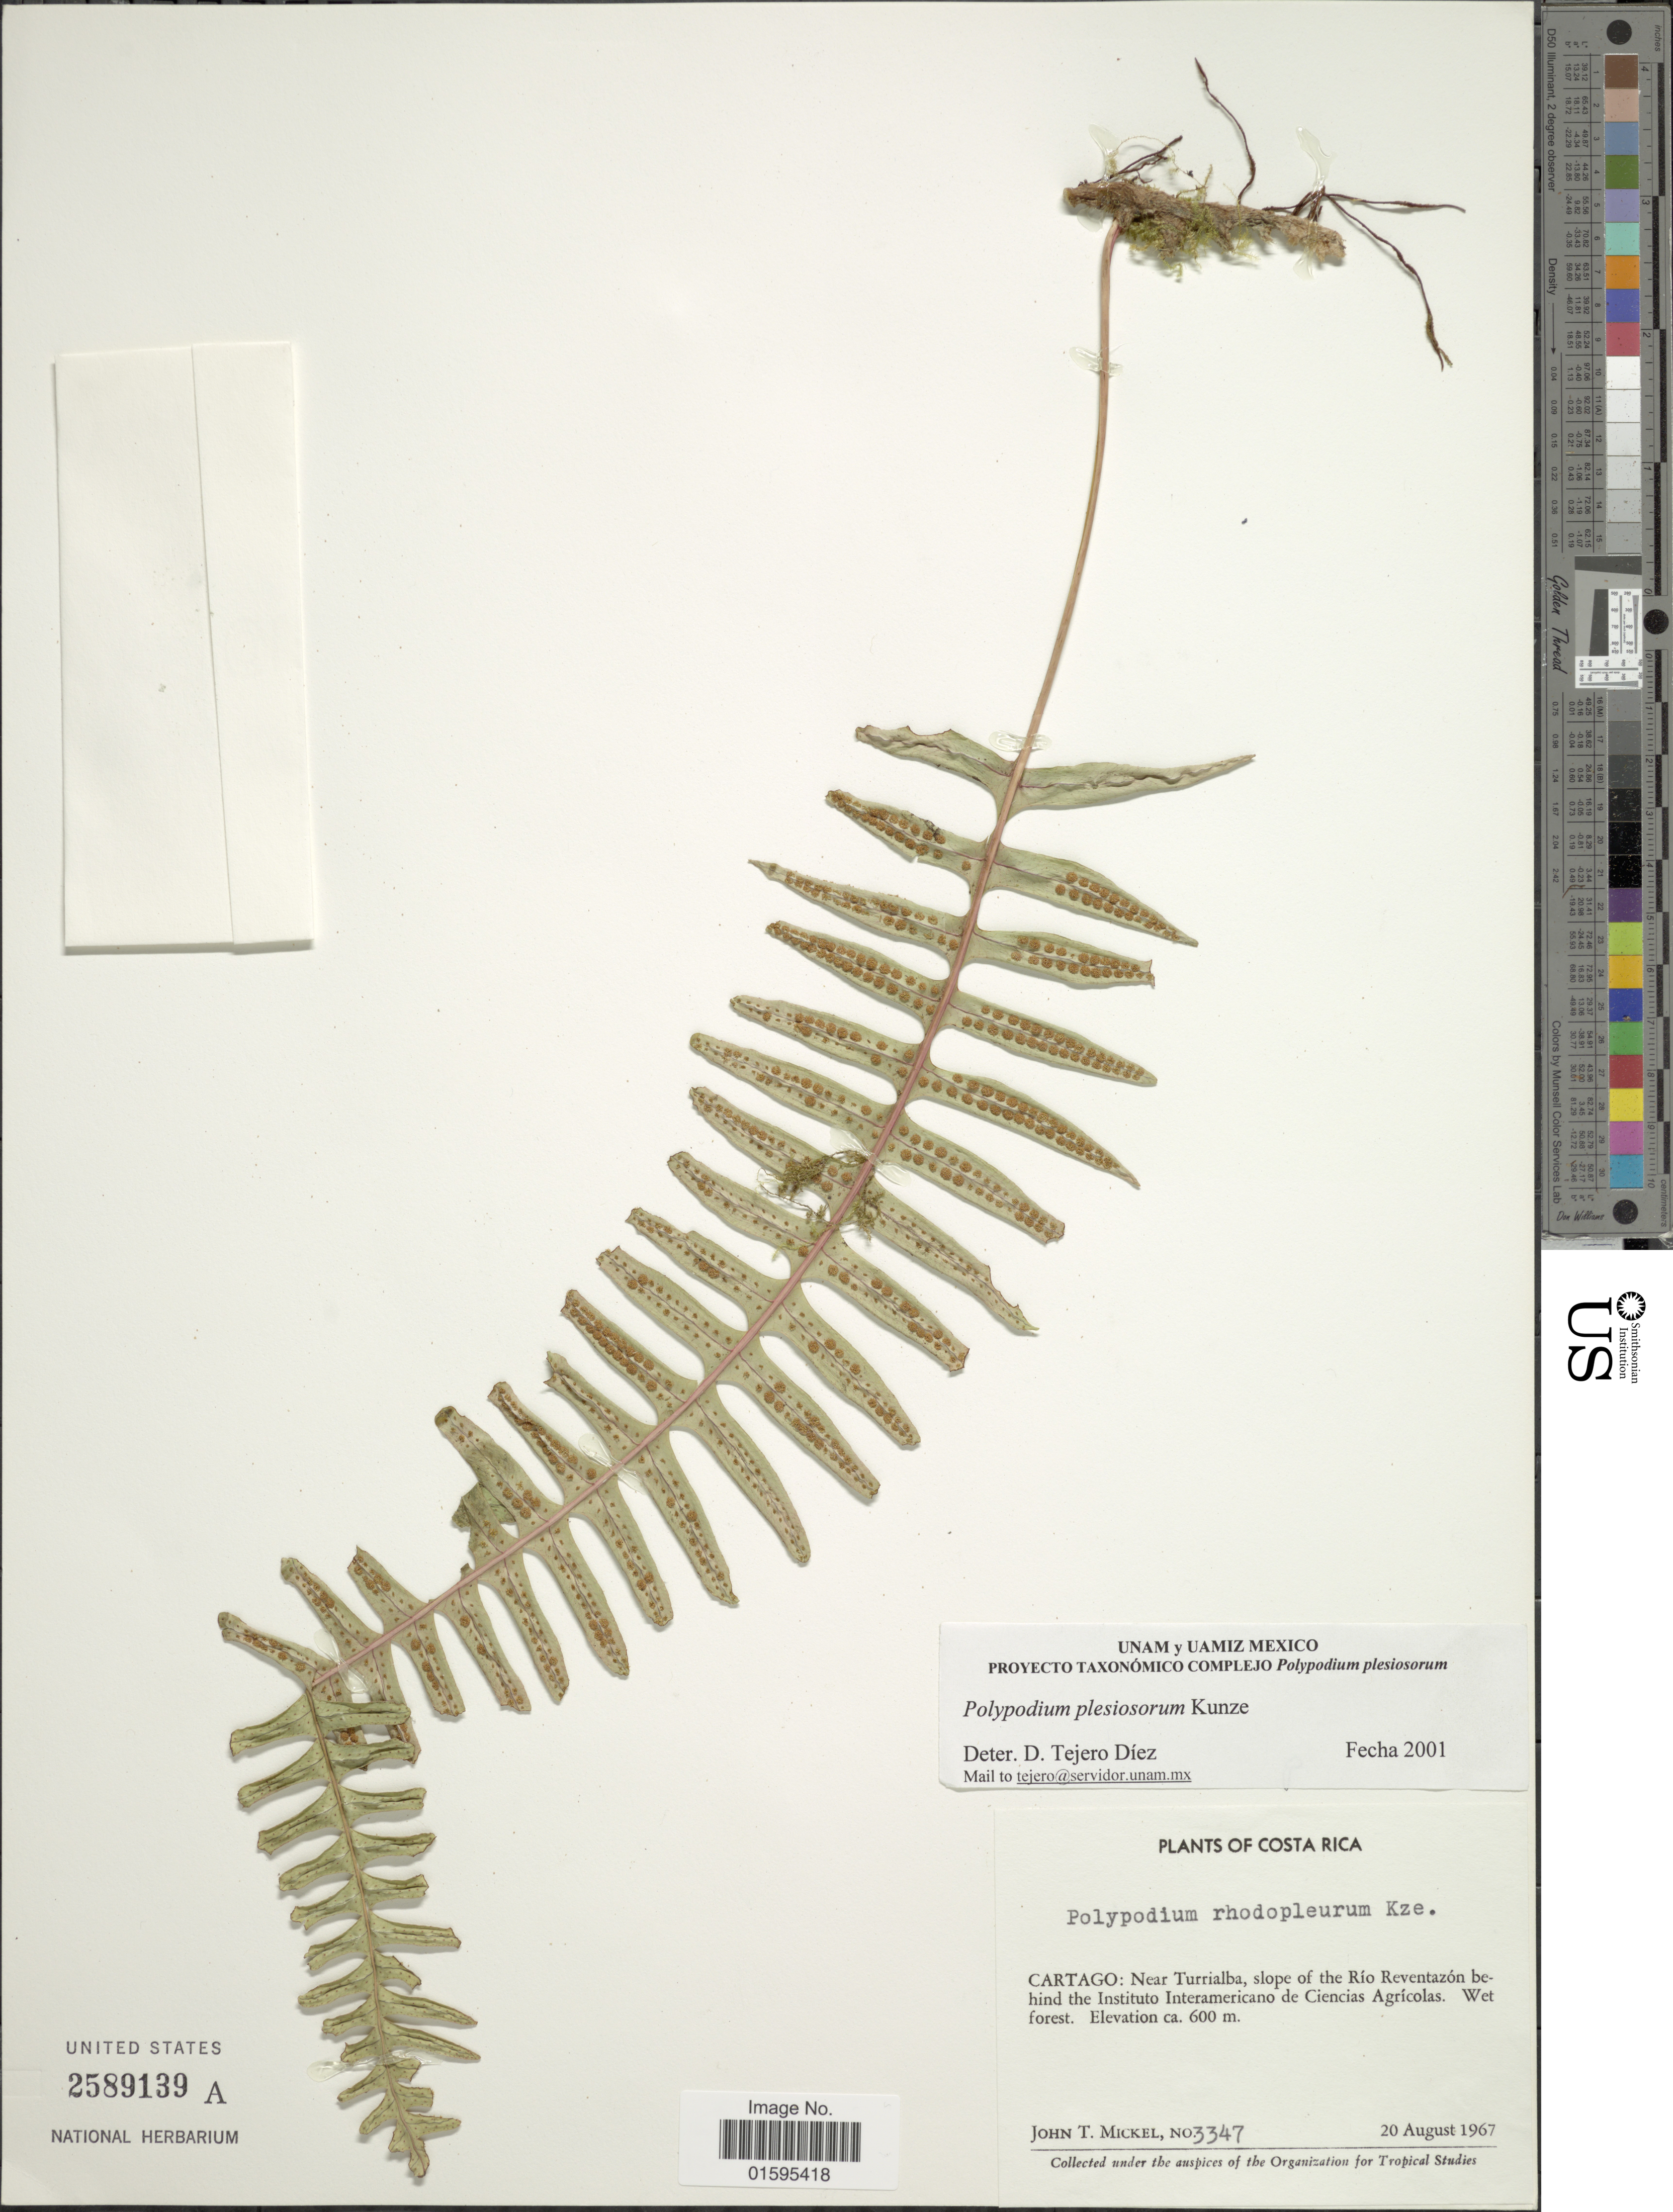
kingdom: Plantae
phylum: Tracheophyta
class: Polypodiopsida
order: Polypodiales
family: Polypodiaceae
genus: Polypodium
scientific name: Polypodium plesiosorum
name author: Kunze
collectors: J. T. Mickel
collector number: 3347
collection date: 1967-08-20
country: Costa Rica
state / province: Cartago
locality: Near Turrialba, slope of the Río Reventazón behind the Instituto Interamericano de Ciencias Agrícolas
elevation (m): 600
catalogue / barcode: US 2589139A